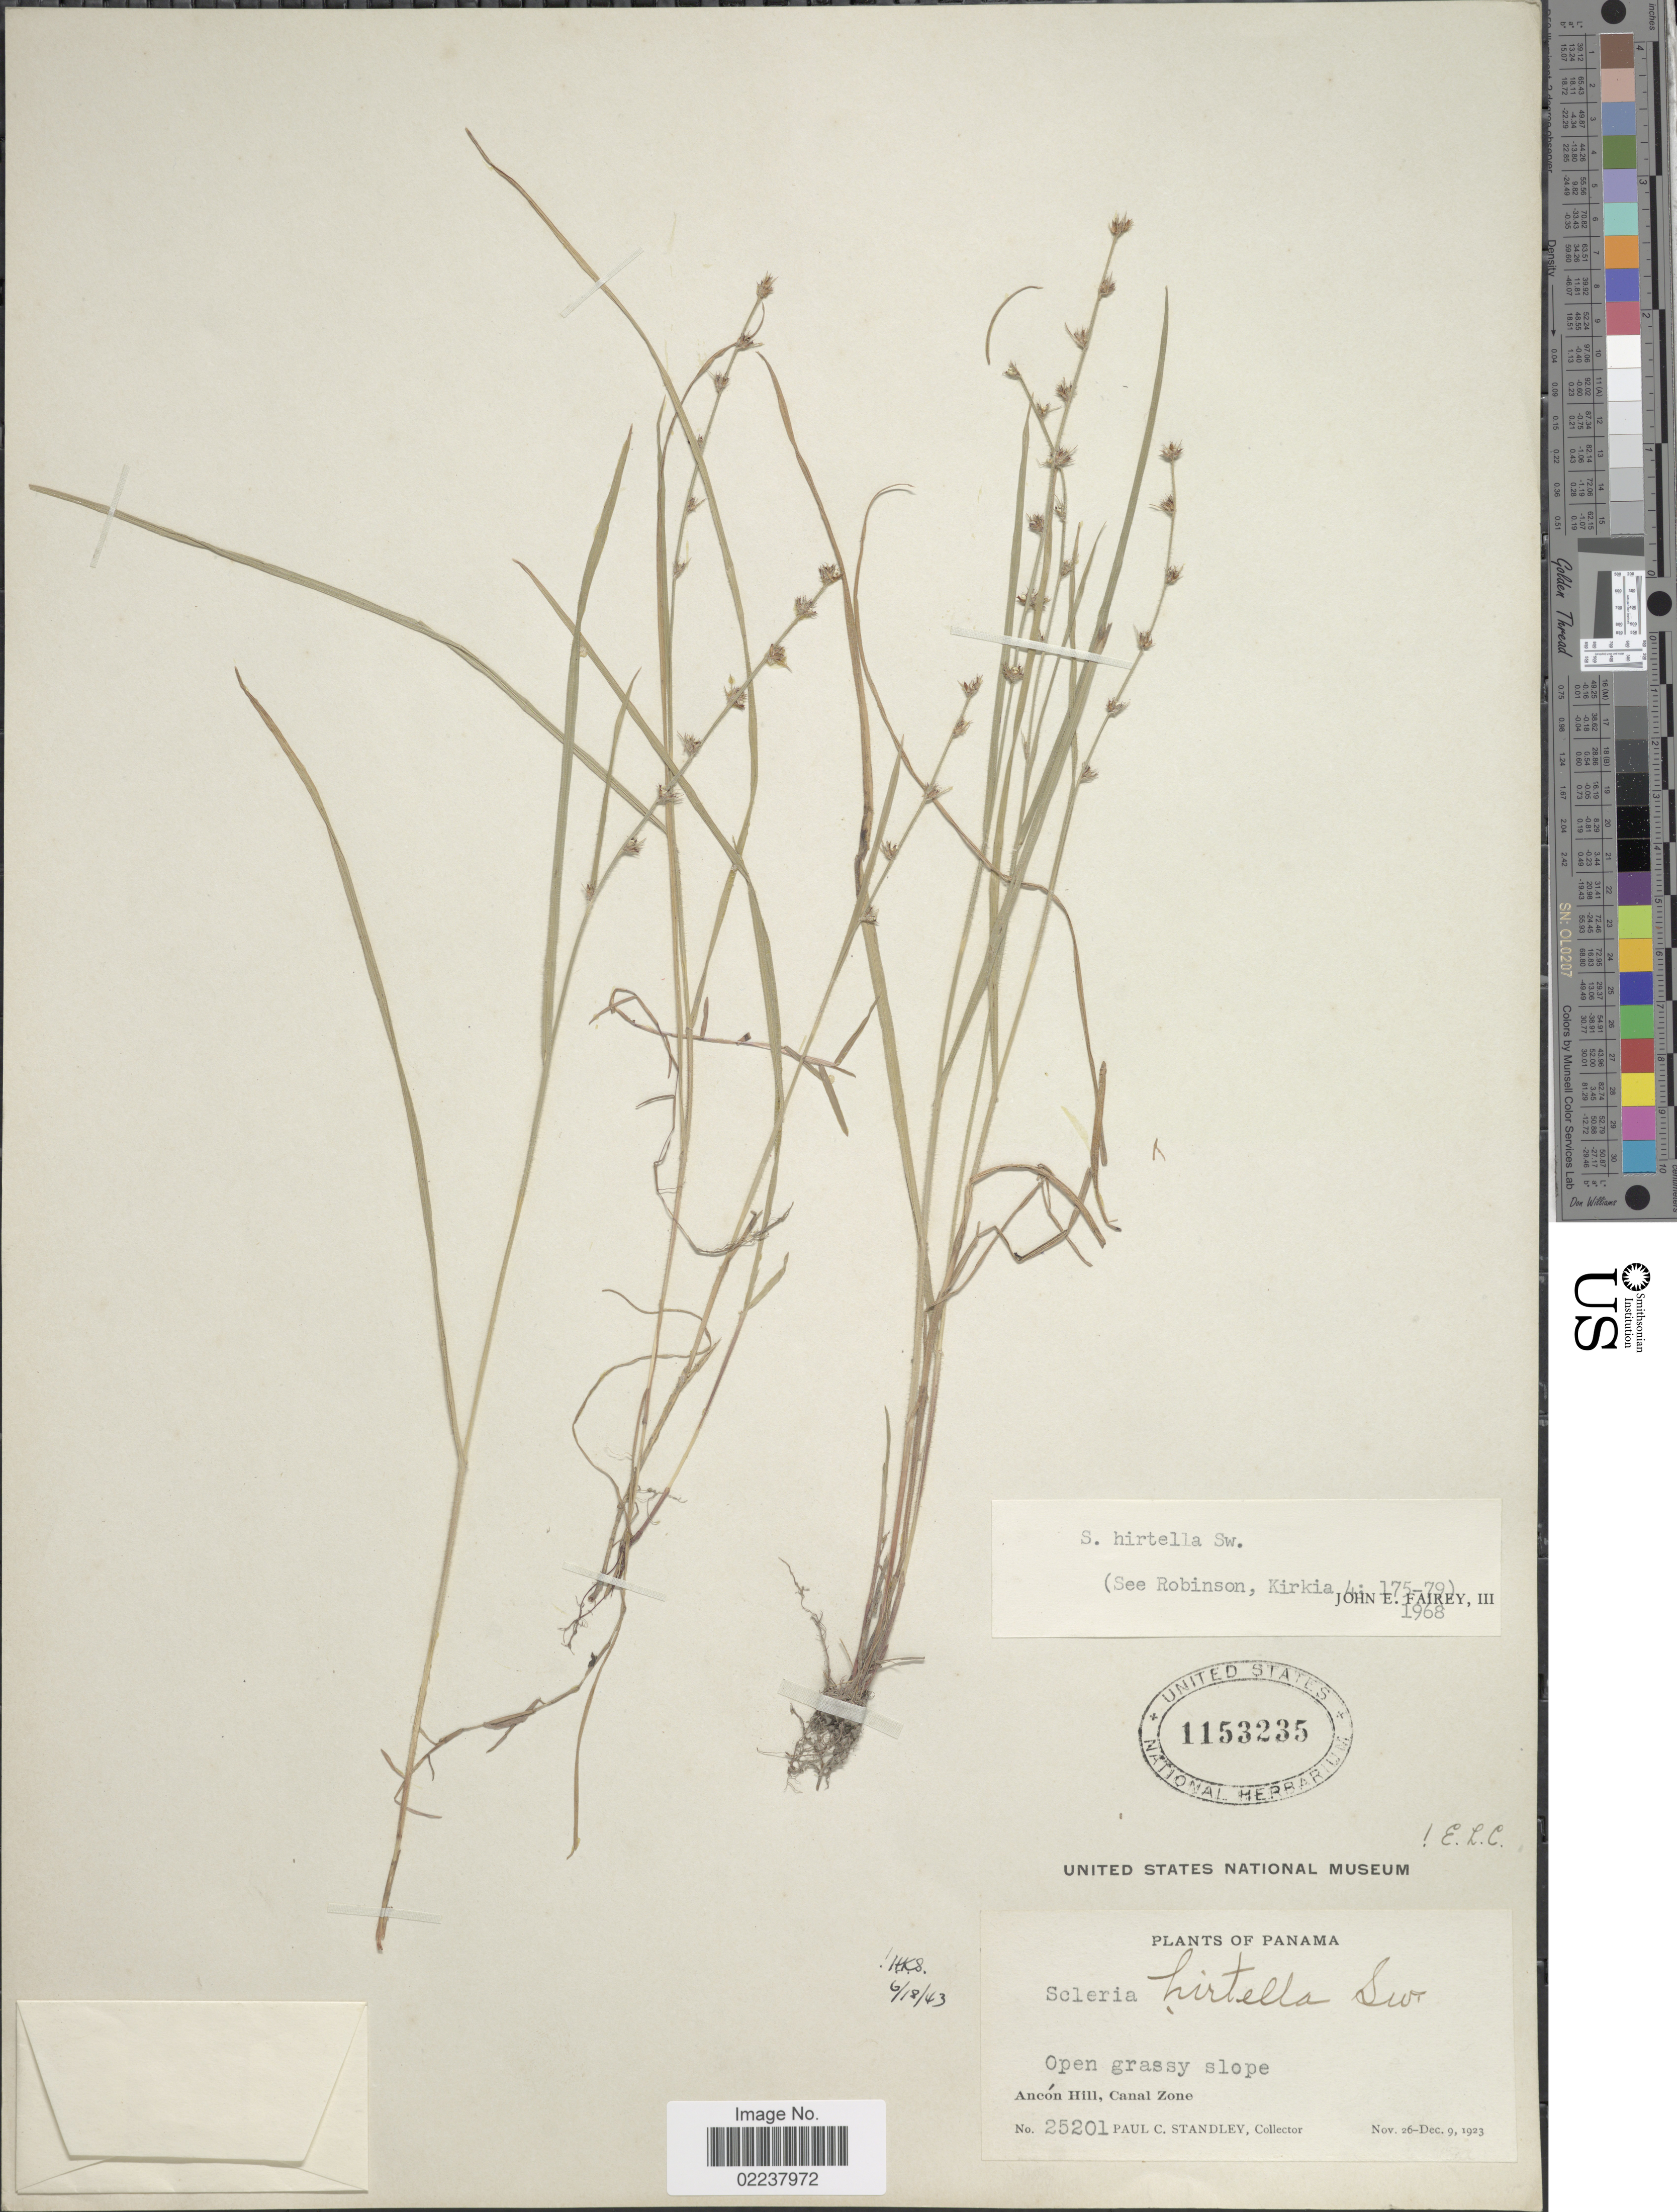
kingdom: Plantae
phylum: Tracheophyta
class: Liliopsida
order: Poales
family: Cyperaceae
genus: Scleria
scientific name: Scleria hirtella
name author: Sw.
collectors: P. C. Standley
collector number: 25201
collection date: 1923-11-26/1923-12-09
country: Panama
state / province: Colón / Panamá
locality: Ancon Hill, Canal Zone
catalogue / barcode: US 1153235